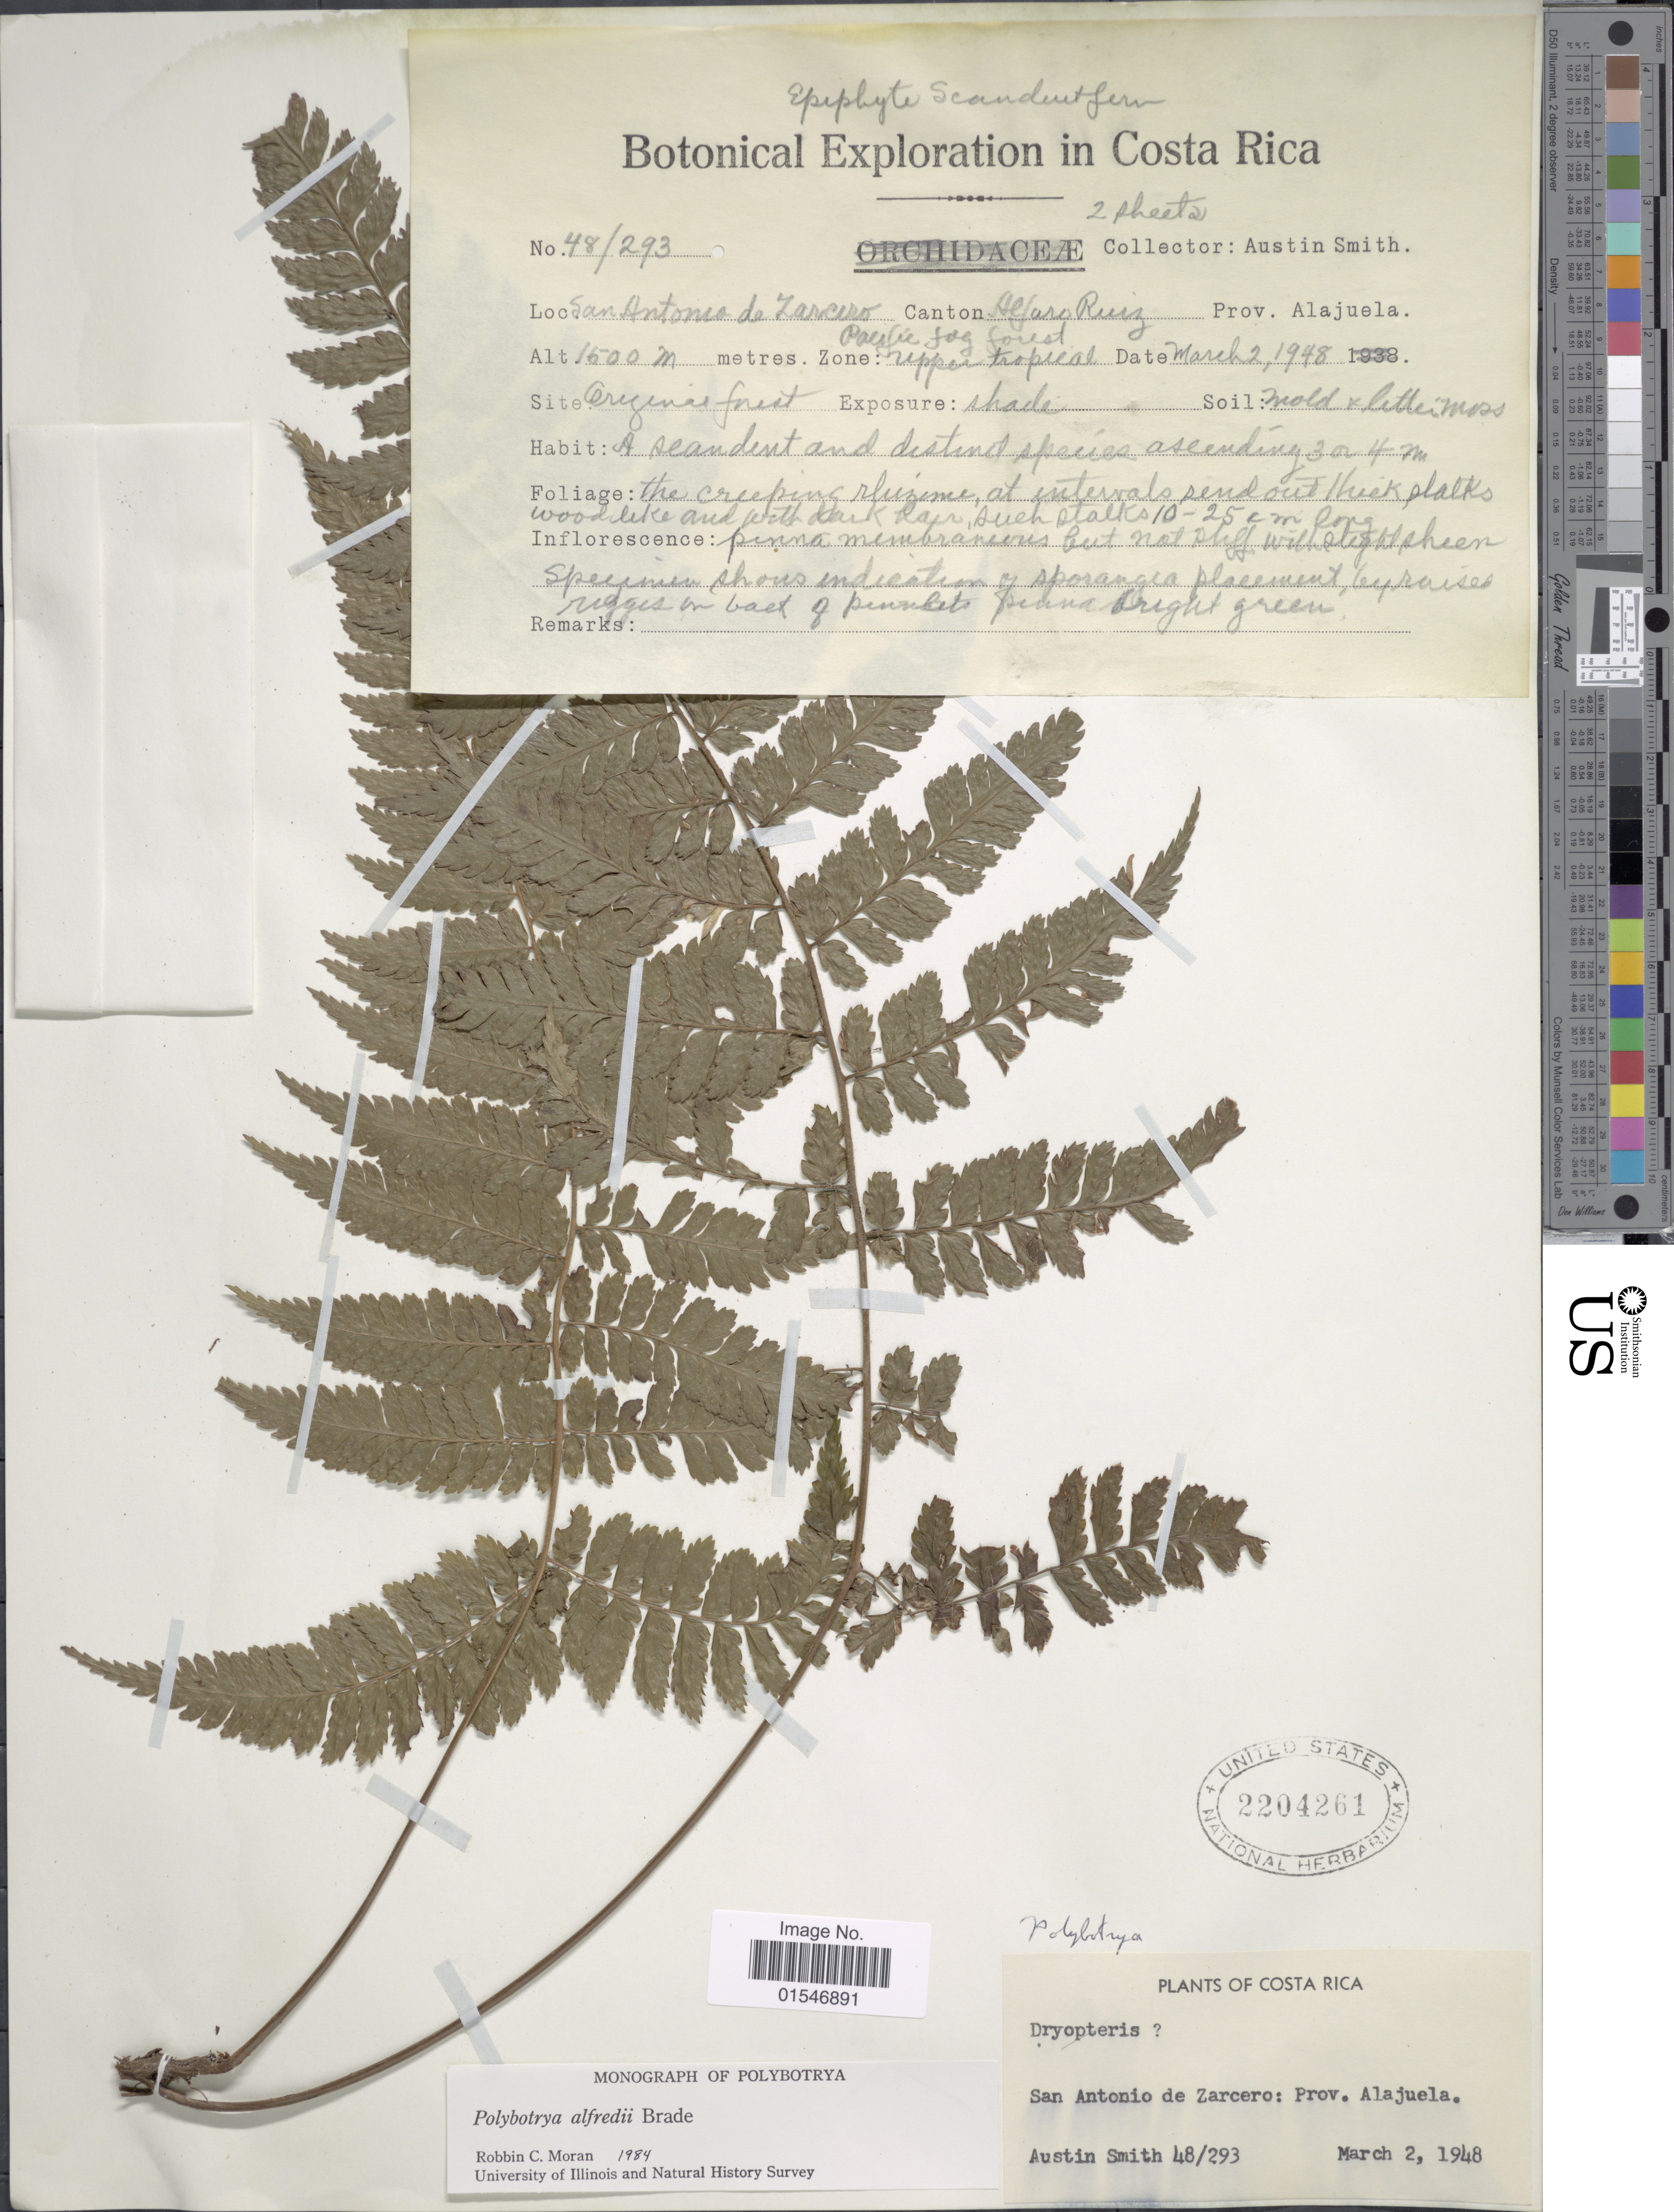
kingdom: Plantae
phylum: Tracheophyta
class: Polypodiopsida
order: Polypodiales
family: Dryopteridaceae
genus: Polybotrya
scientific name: Polybotrya alfredii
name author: Brade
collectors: Aust P. Smith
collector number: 48/293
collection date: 1948-03-02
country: Costa Rica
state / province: Alajuela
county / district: Alfaro Ruiz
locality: San Antonio de Zarcero,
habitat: Pacific fog forest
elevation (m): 1500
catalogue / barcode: US 2204261